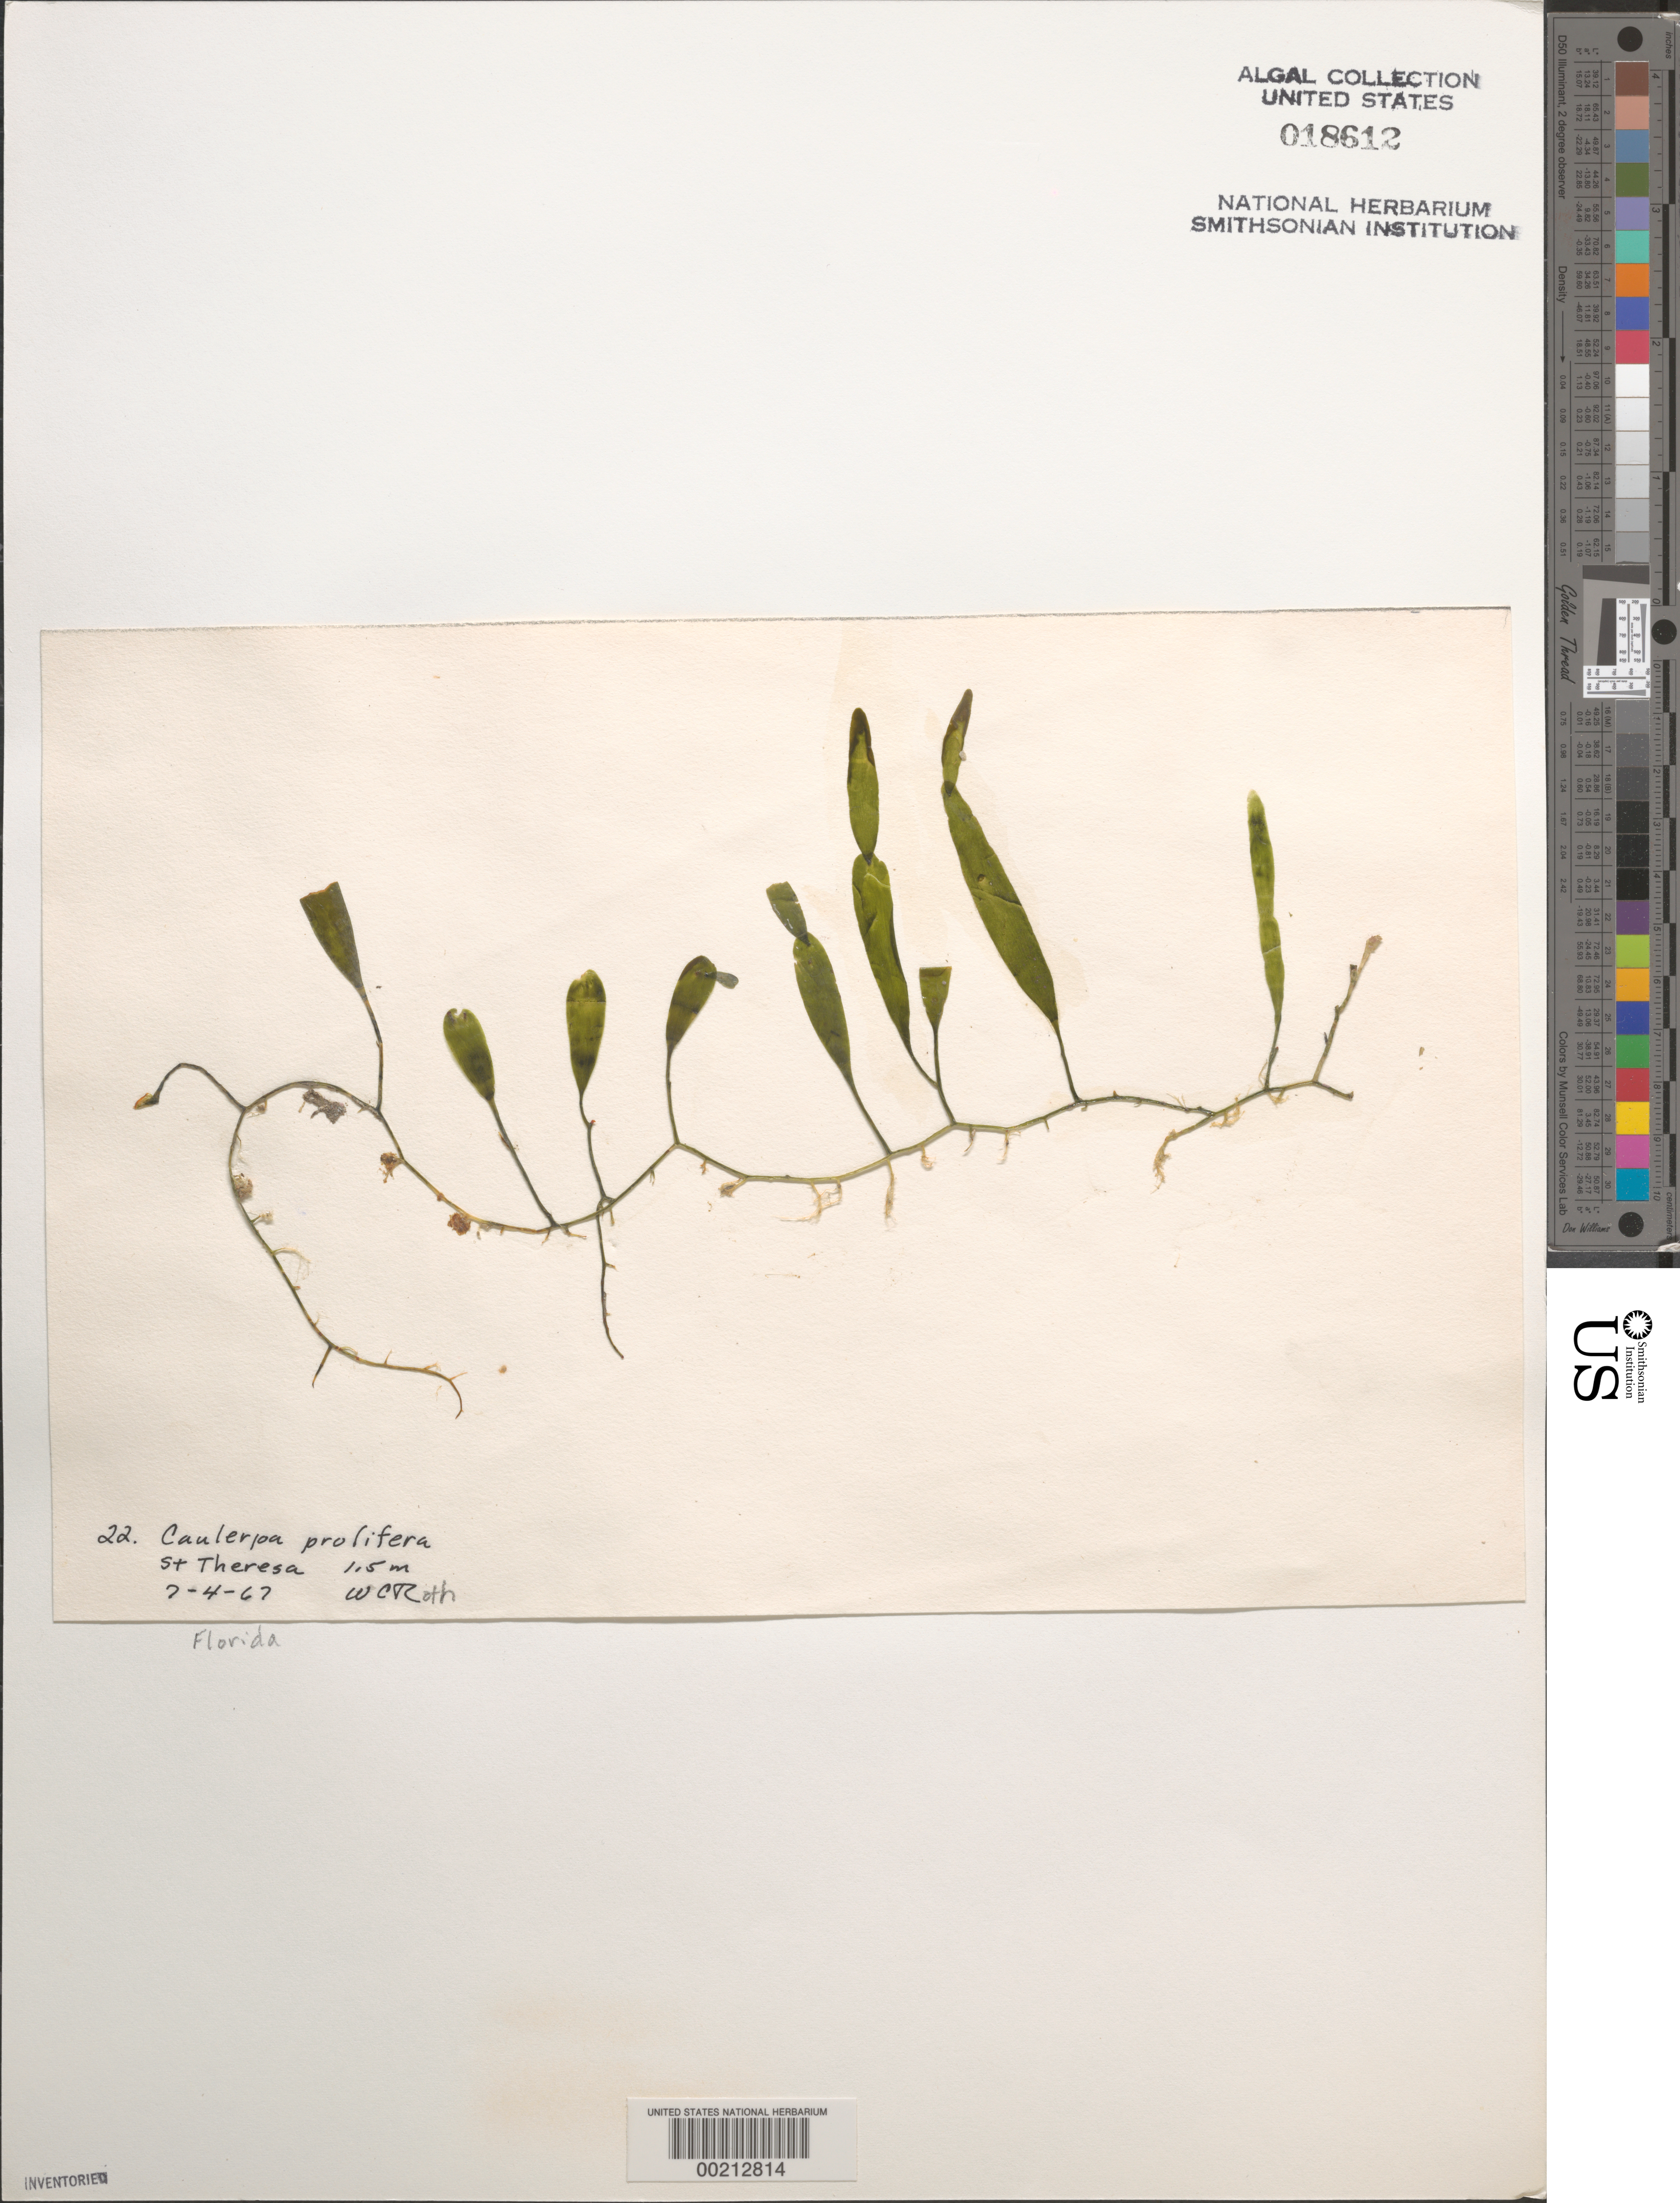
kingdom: Plantae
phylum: Chlorophyta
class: Ulvophyceae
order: Bryopsidales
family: Caulerpaceae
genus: Caulerpa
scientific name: Caulerpa prolifera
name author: (Forssk.) J.V.Lamouroux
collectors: W. C. Roth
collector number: F-67-22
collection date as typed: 04 Jul 1967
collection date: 1967-07-04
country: United States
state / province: Florida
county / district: Franklin County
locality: Saint Teresa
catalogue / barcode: US 18612